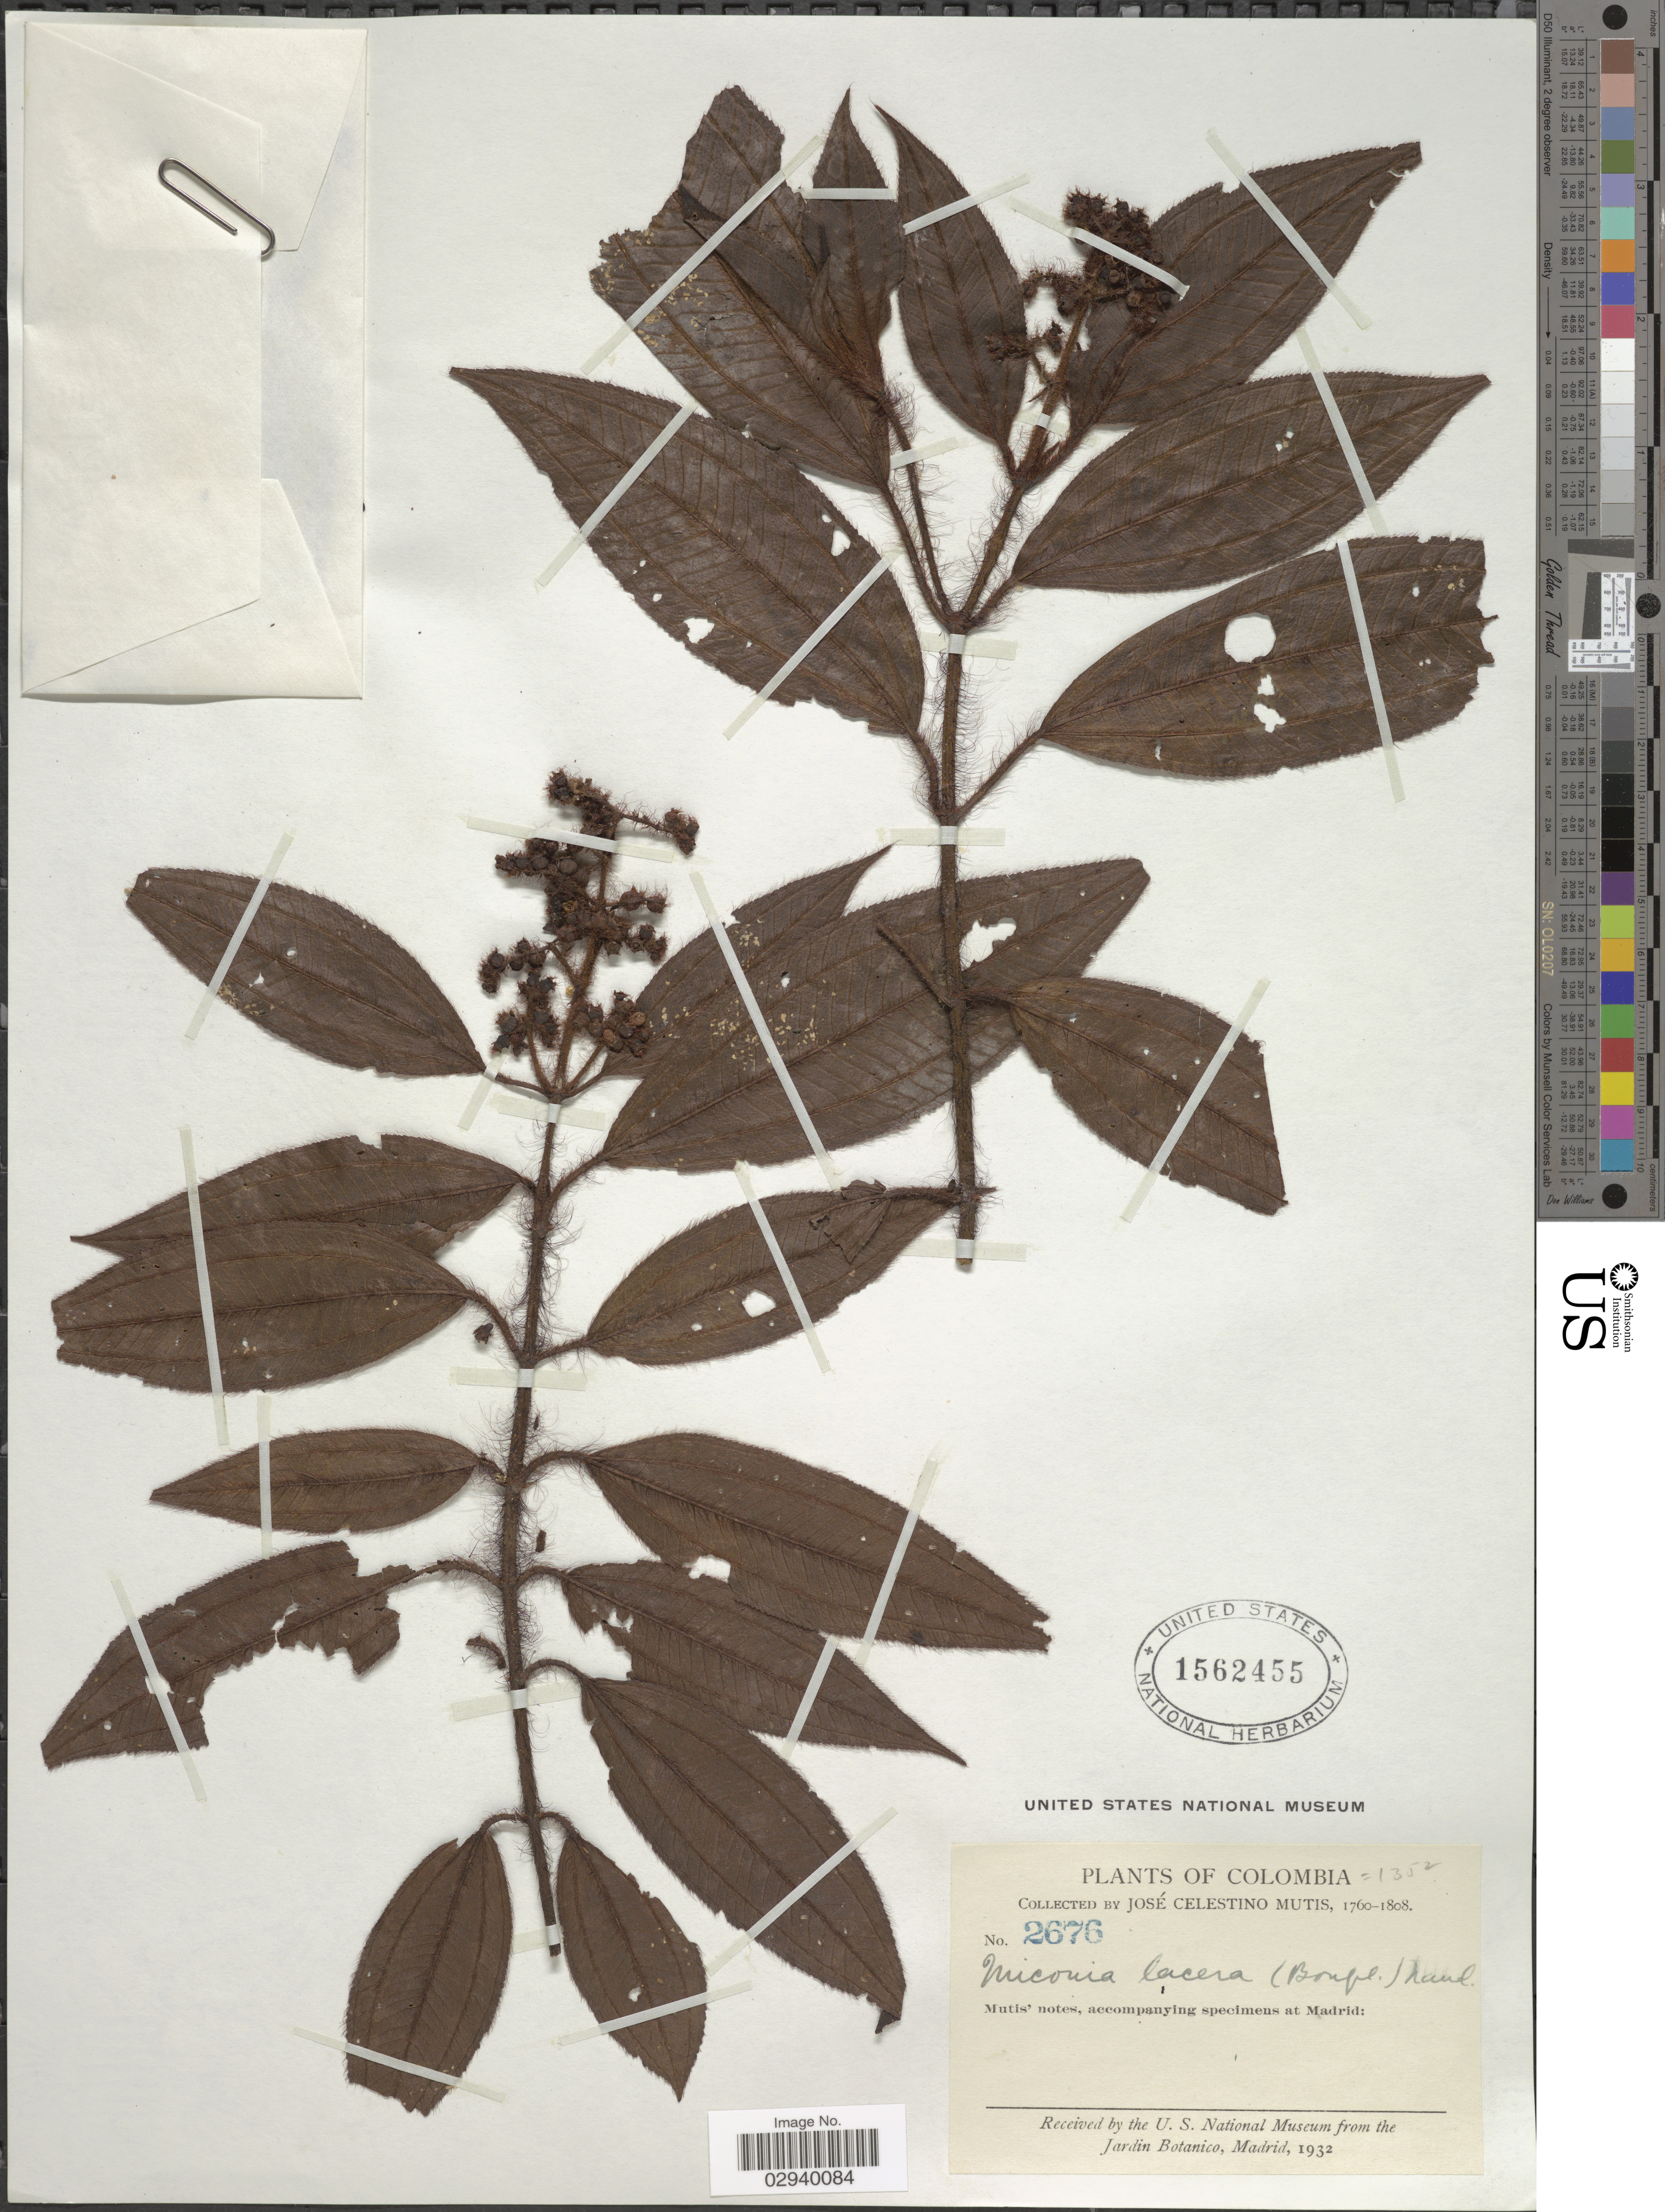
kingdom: Plantae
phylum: Tracheophyta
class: Magnoliopsida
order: Myrtales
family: Melastomataceae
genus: Miconia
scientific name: Miconia lacera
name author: (Bonpl.) Naudin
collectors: J. C. B. Mutis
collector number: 2676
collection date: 1760/1808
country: Colombia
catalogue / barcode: US 1562455